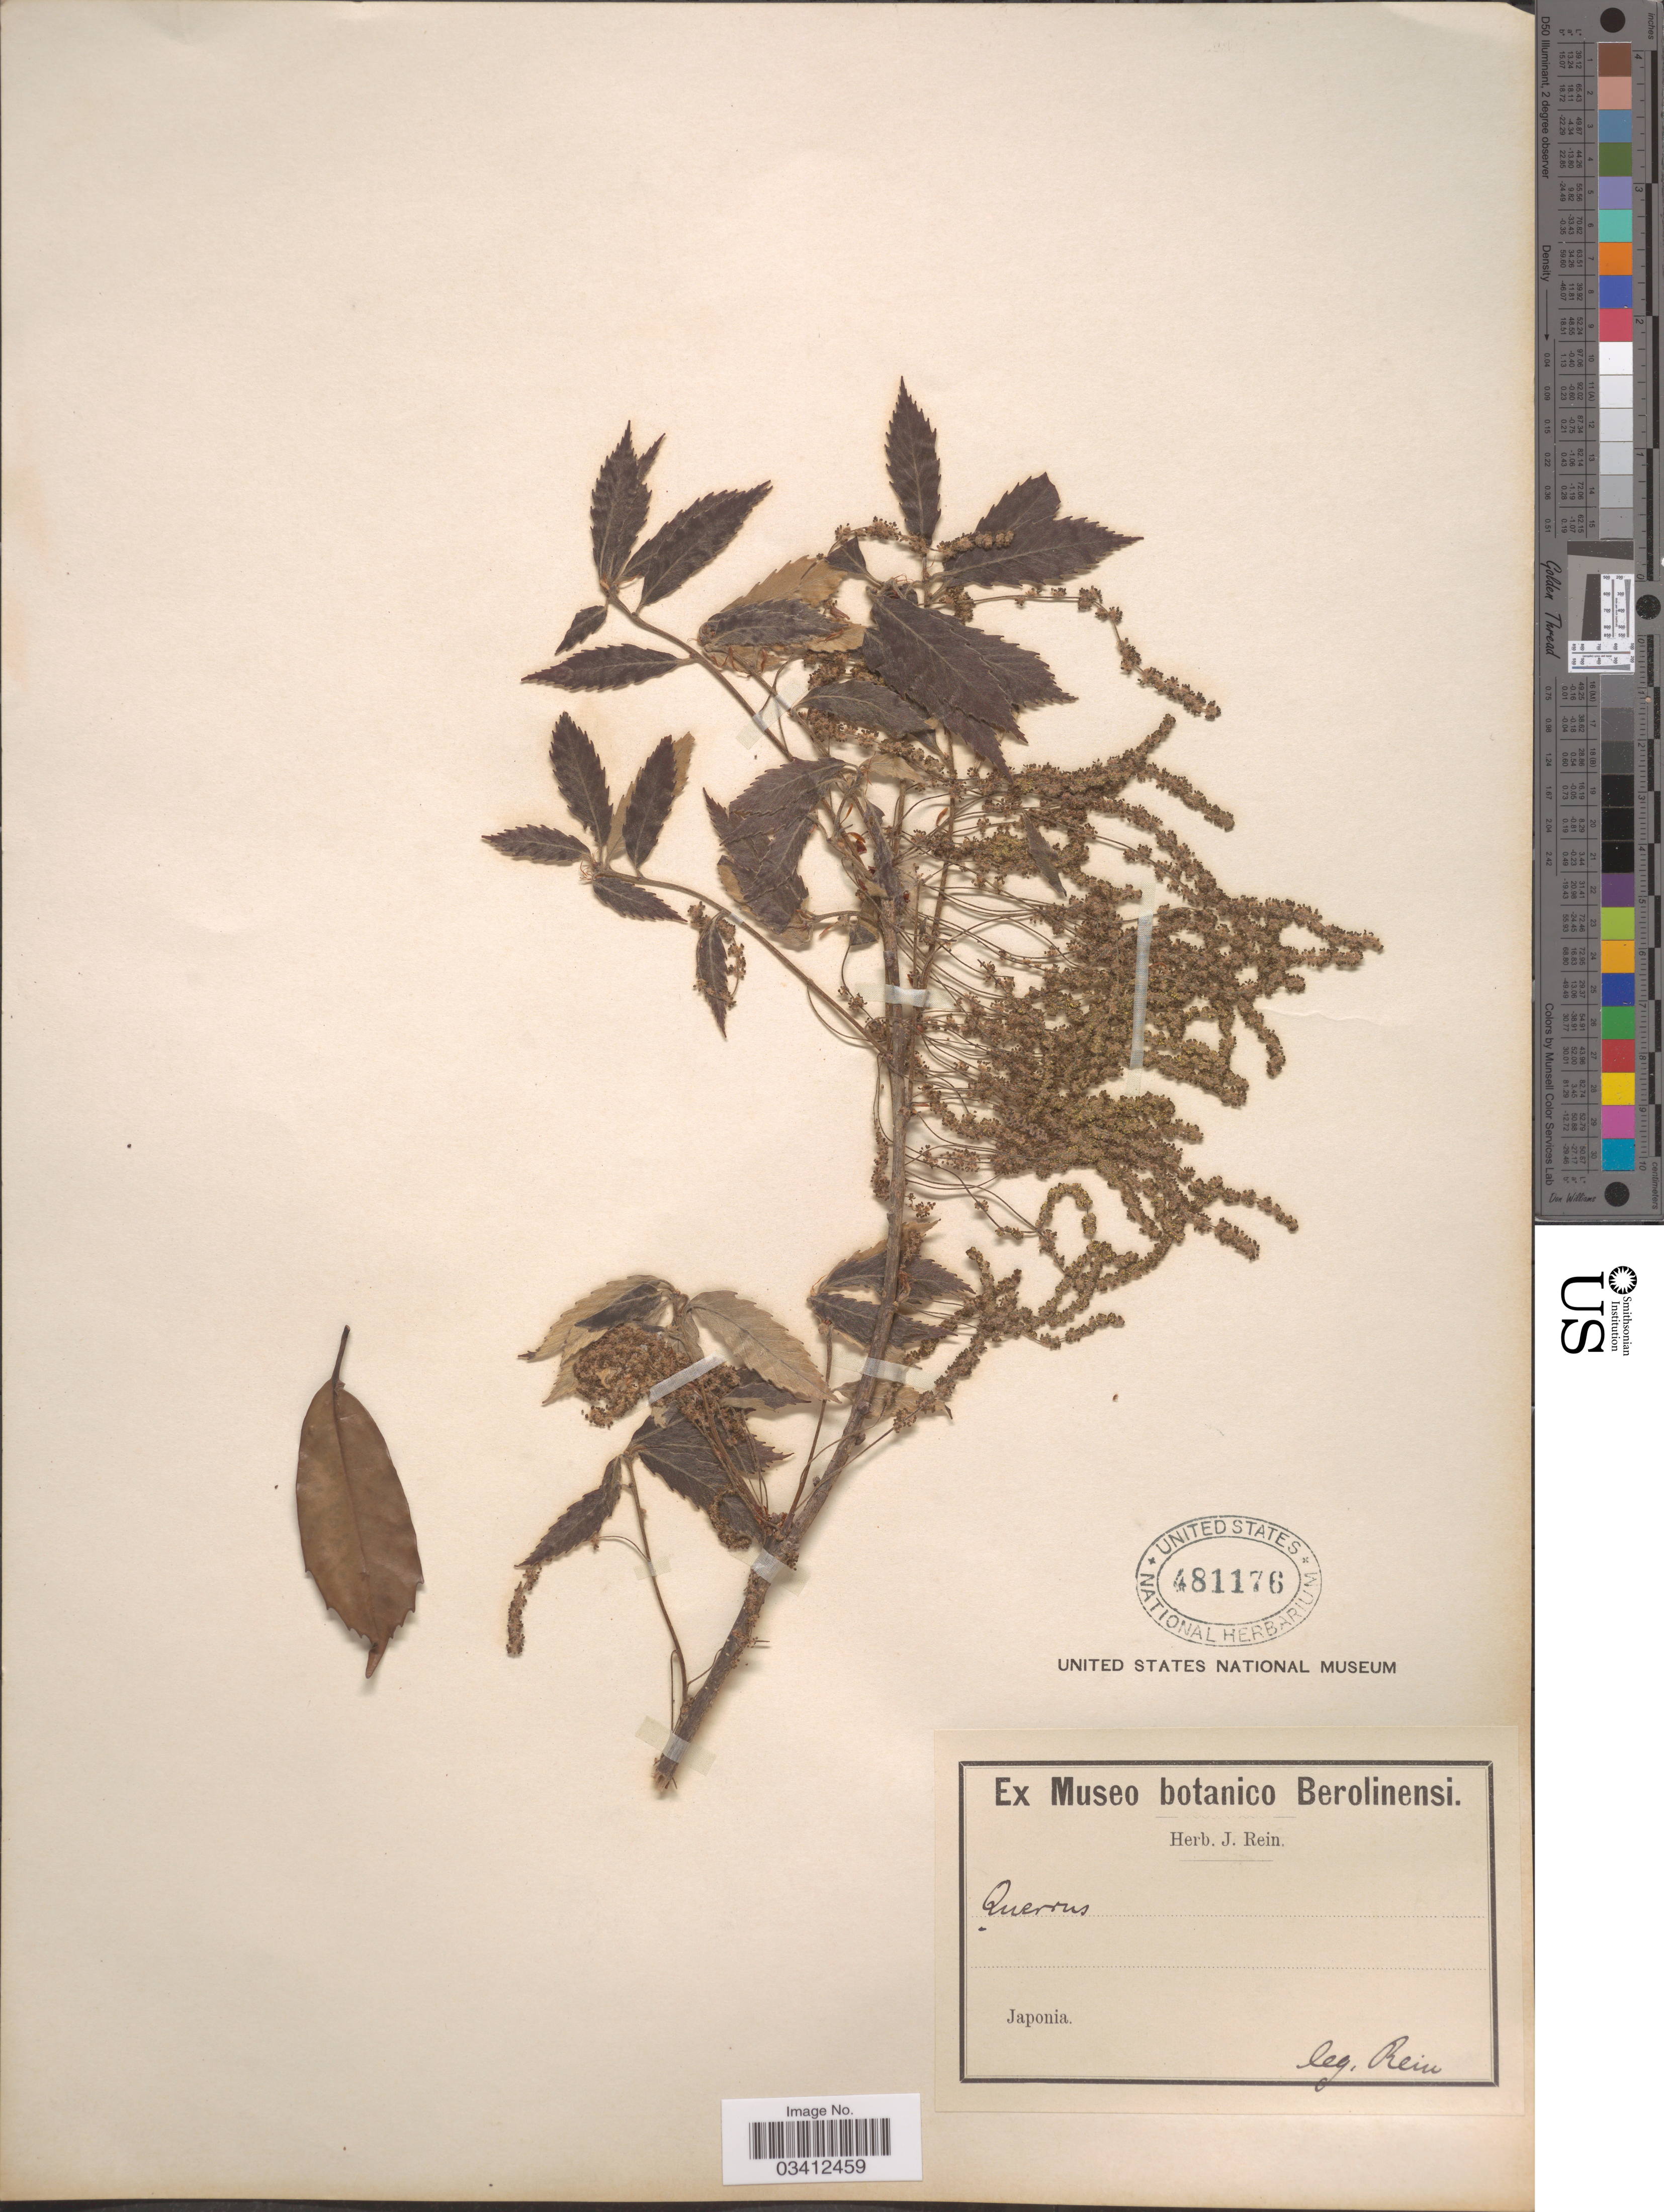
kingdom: Plantae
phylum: Tracheophyta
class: Magnoliopsida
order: Fagales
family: Fagaceae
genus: Quercus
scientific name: Quercus sp.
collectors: J. Rein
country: Japan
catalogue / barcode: US 481176